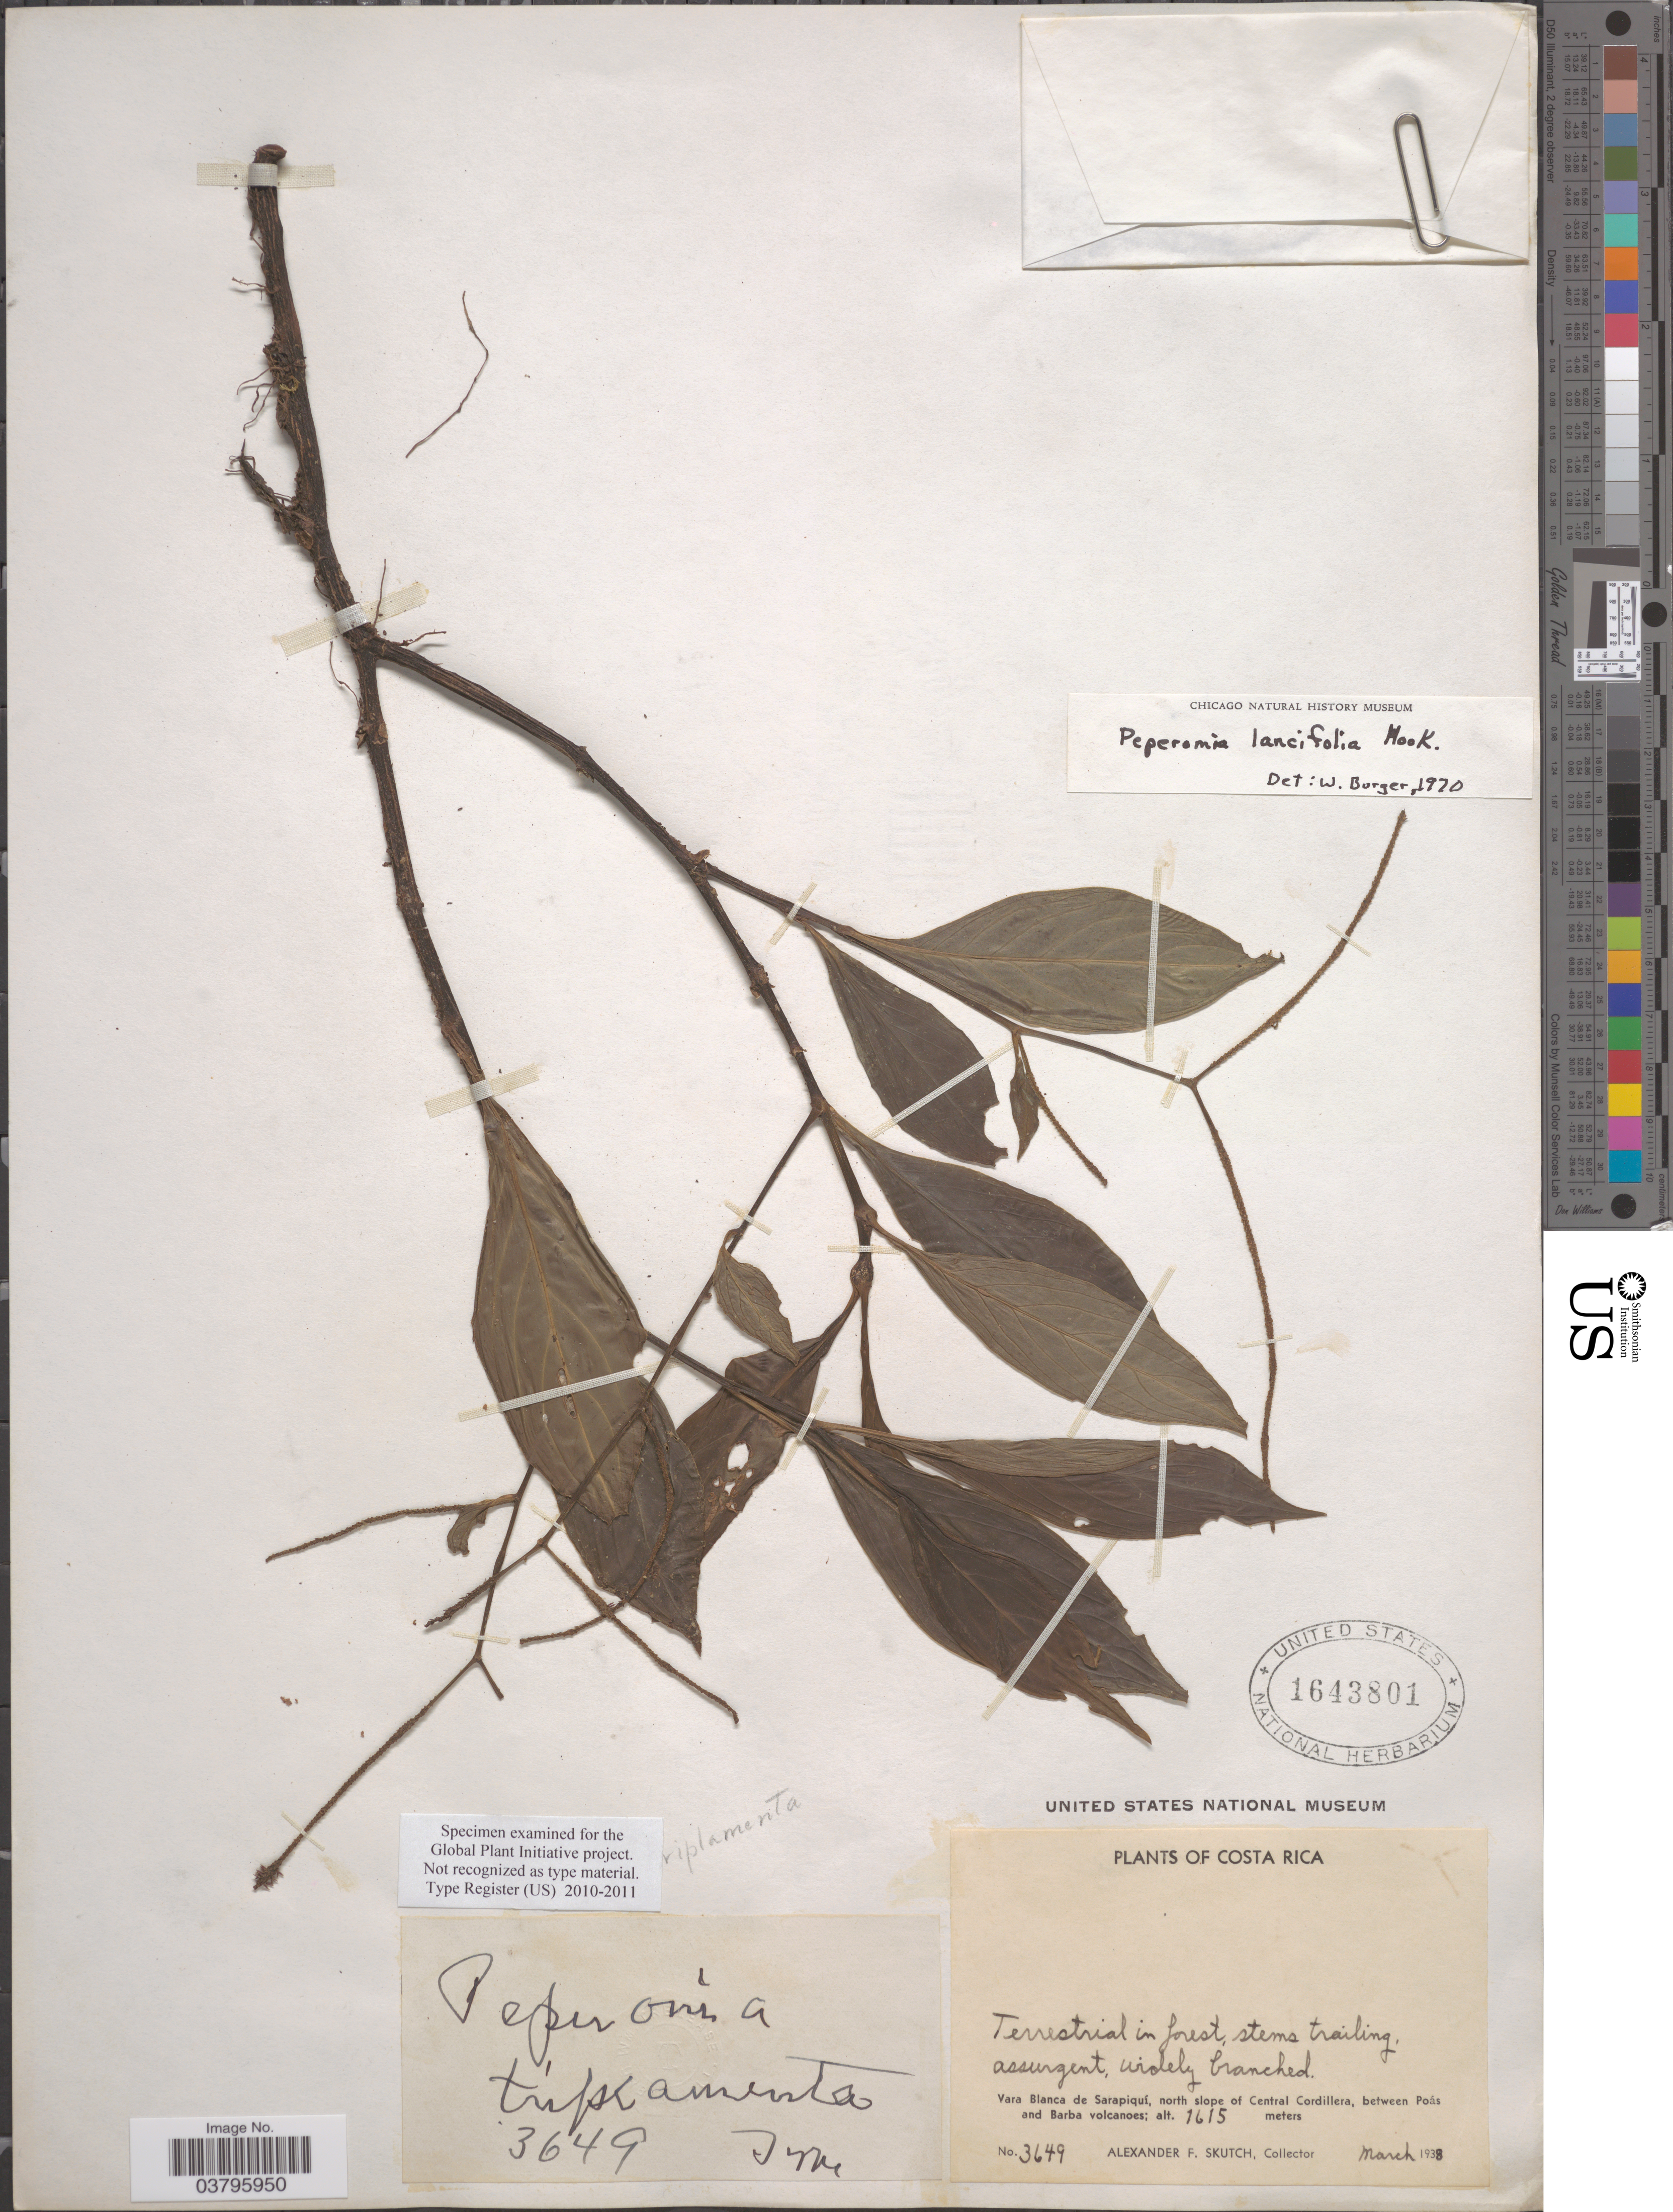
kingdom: Plantae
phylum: Tracheophyta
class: Magnoliopsida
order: Piperales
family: Piperaceae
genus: Peperomia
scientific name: Peperomia lancifolia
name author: Hook.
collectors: A. F. Skutch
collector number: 3649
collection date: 1938-03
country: Costa Rica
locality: Vara Blanca de Sarapiquí, north slope of Central Cordillera, between Poás and Barba volcanoes.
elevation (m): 1615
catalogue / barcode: US 1643801